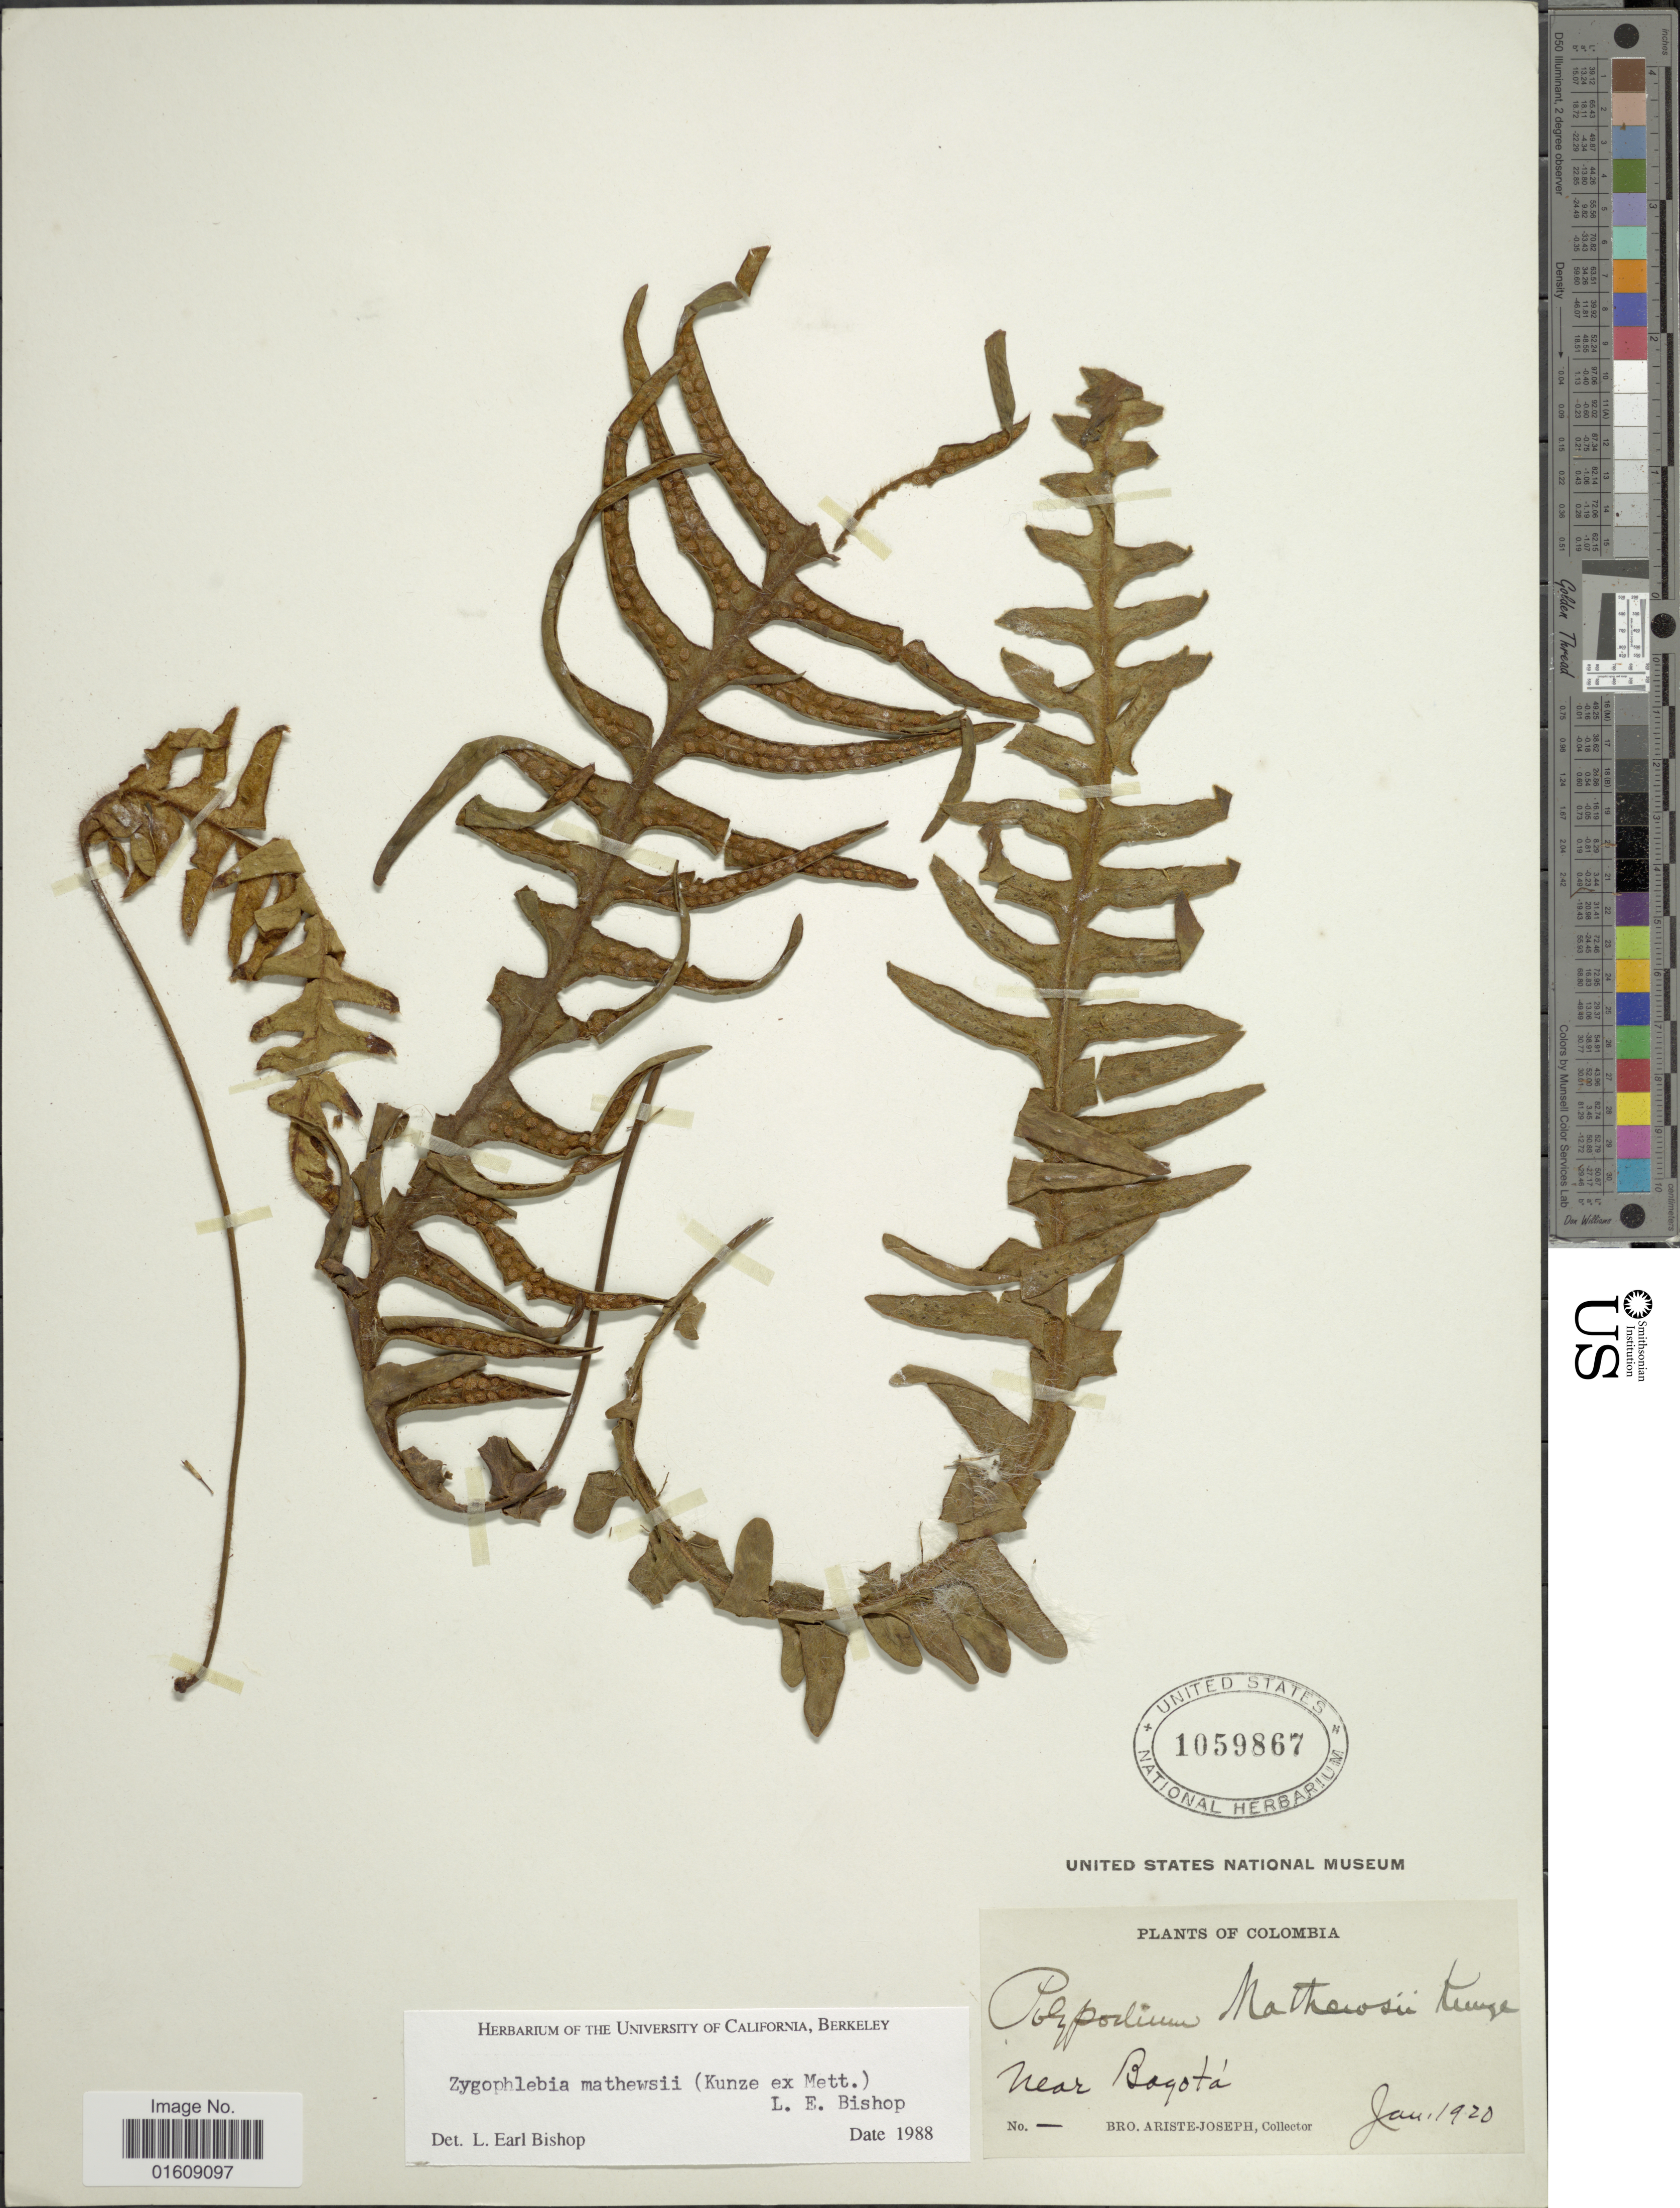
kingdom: Plantae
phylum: Tracheophyta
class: Polypodiopsida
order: Polypodiales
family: Polypodiaceae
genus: Zygophlebia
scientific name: Zygophlebia mathewsii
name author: (Kunze ex Mett.) L.E. Bishop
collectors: Bro. Ariste-Joseph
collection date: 1920-01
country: Colombia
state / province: Bogota D.C.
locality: Colombia, near Bogotá.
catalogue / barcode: US 1059867